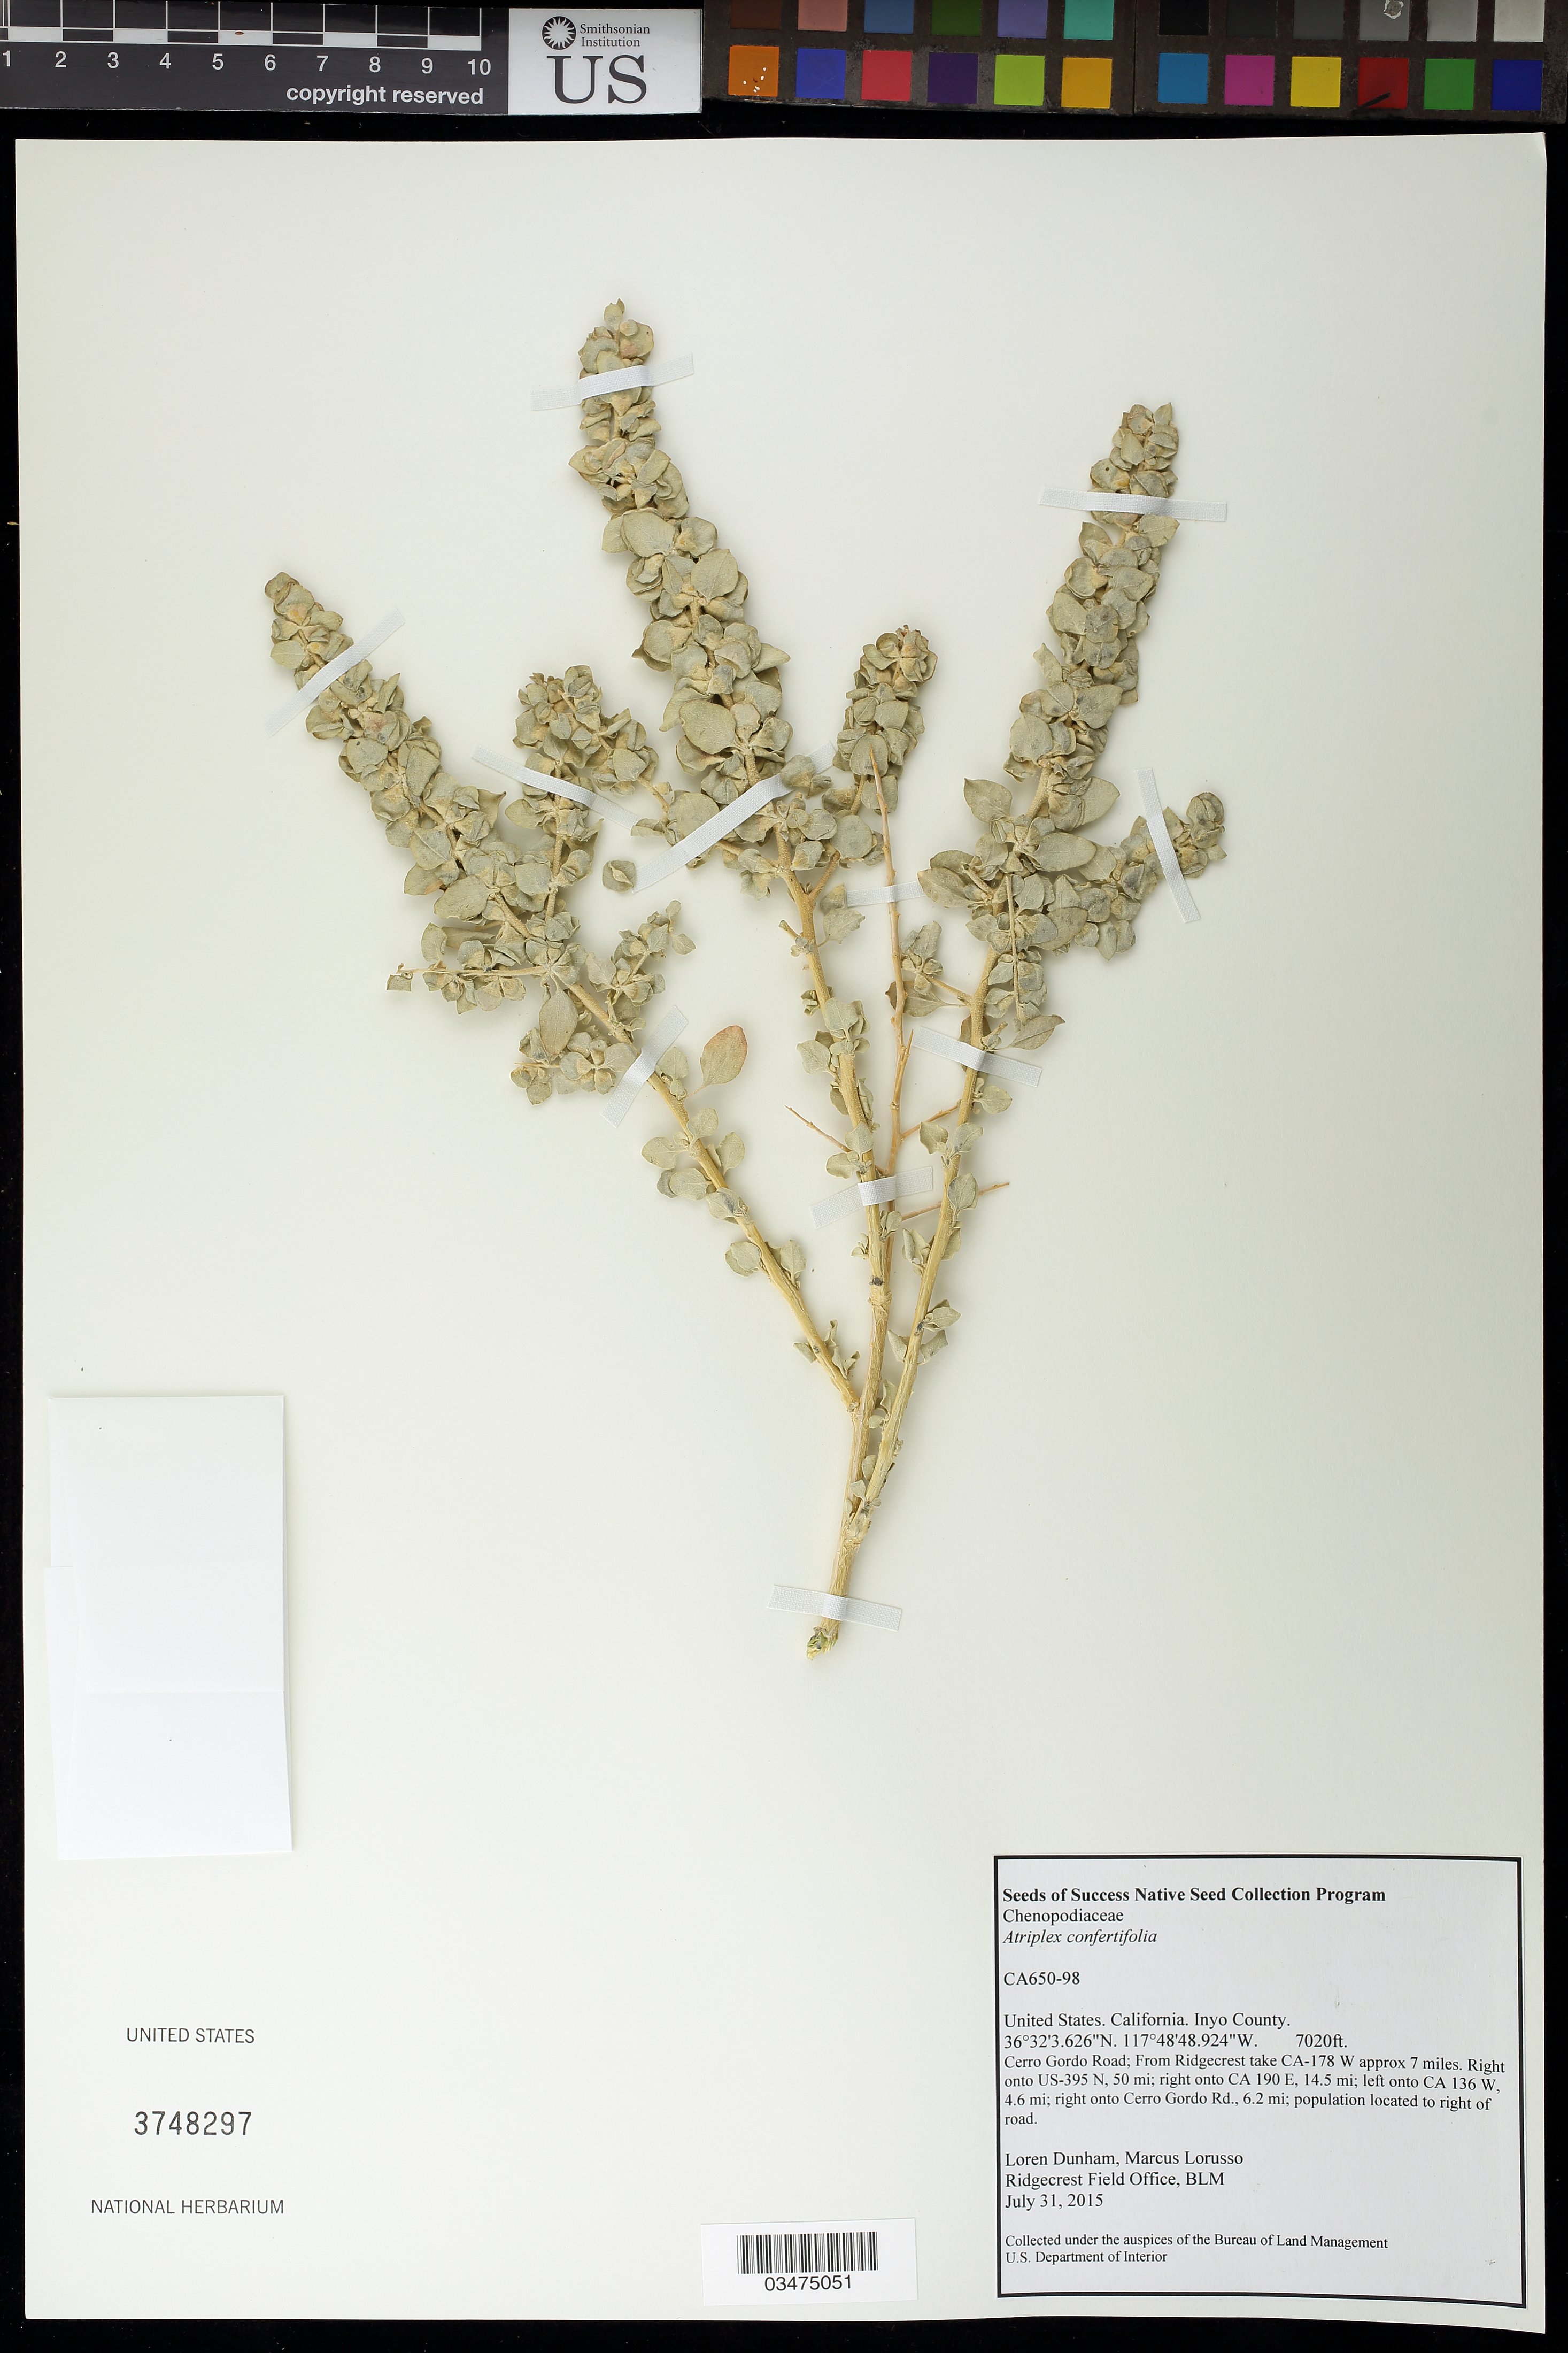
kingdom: Plantae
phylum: Tracheophyta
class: Magnoliopsida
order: Caryophyllales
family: Amaranthaceae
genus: Atriplex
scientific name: Atriplex confertifolia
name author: (Torr. & Frém.) S. Watson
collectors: L. Dunham & M. Lorusso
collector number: CA650-098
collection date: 2015-07-31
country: United States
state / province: California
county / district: Inyo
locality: Cerro Gordo Rd., right side of road.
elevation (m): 2140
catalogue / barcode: US 3748297